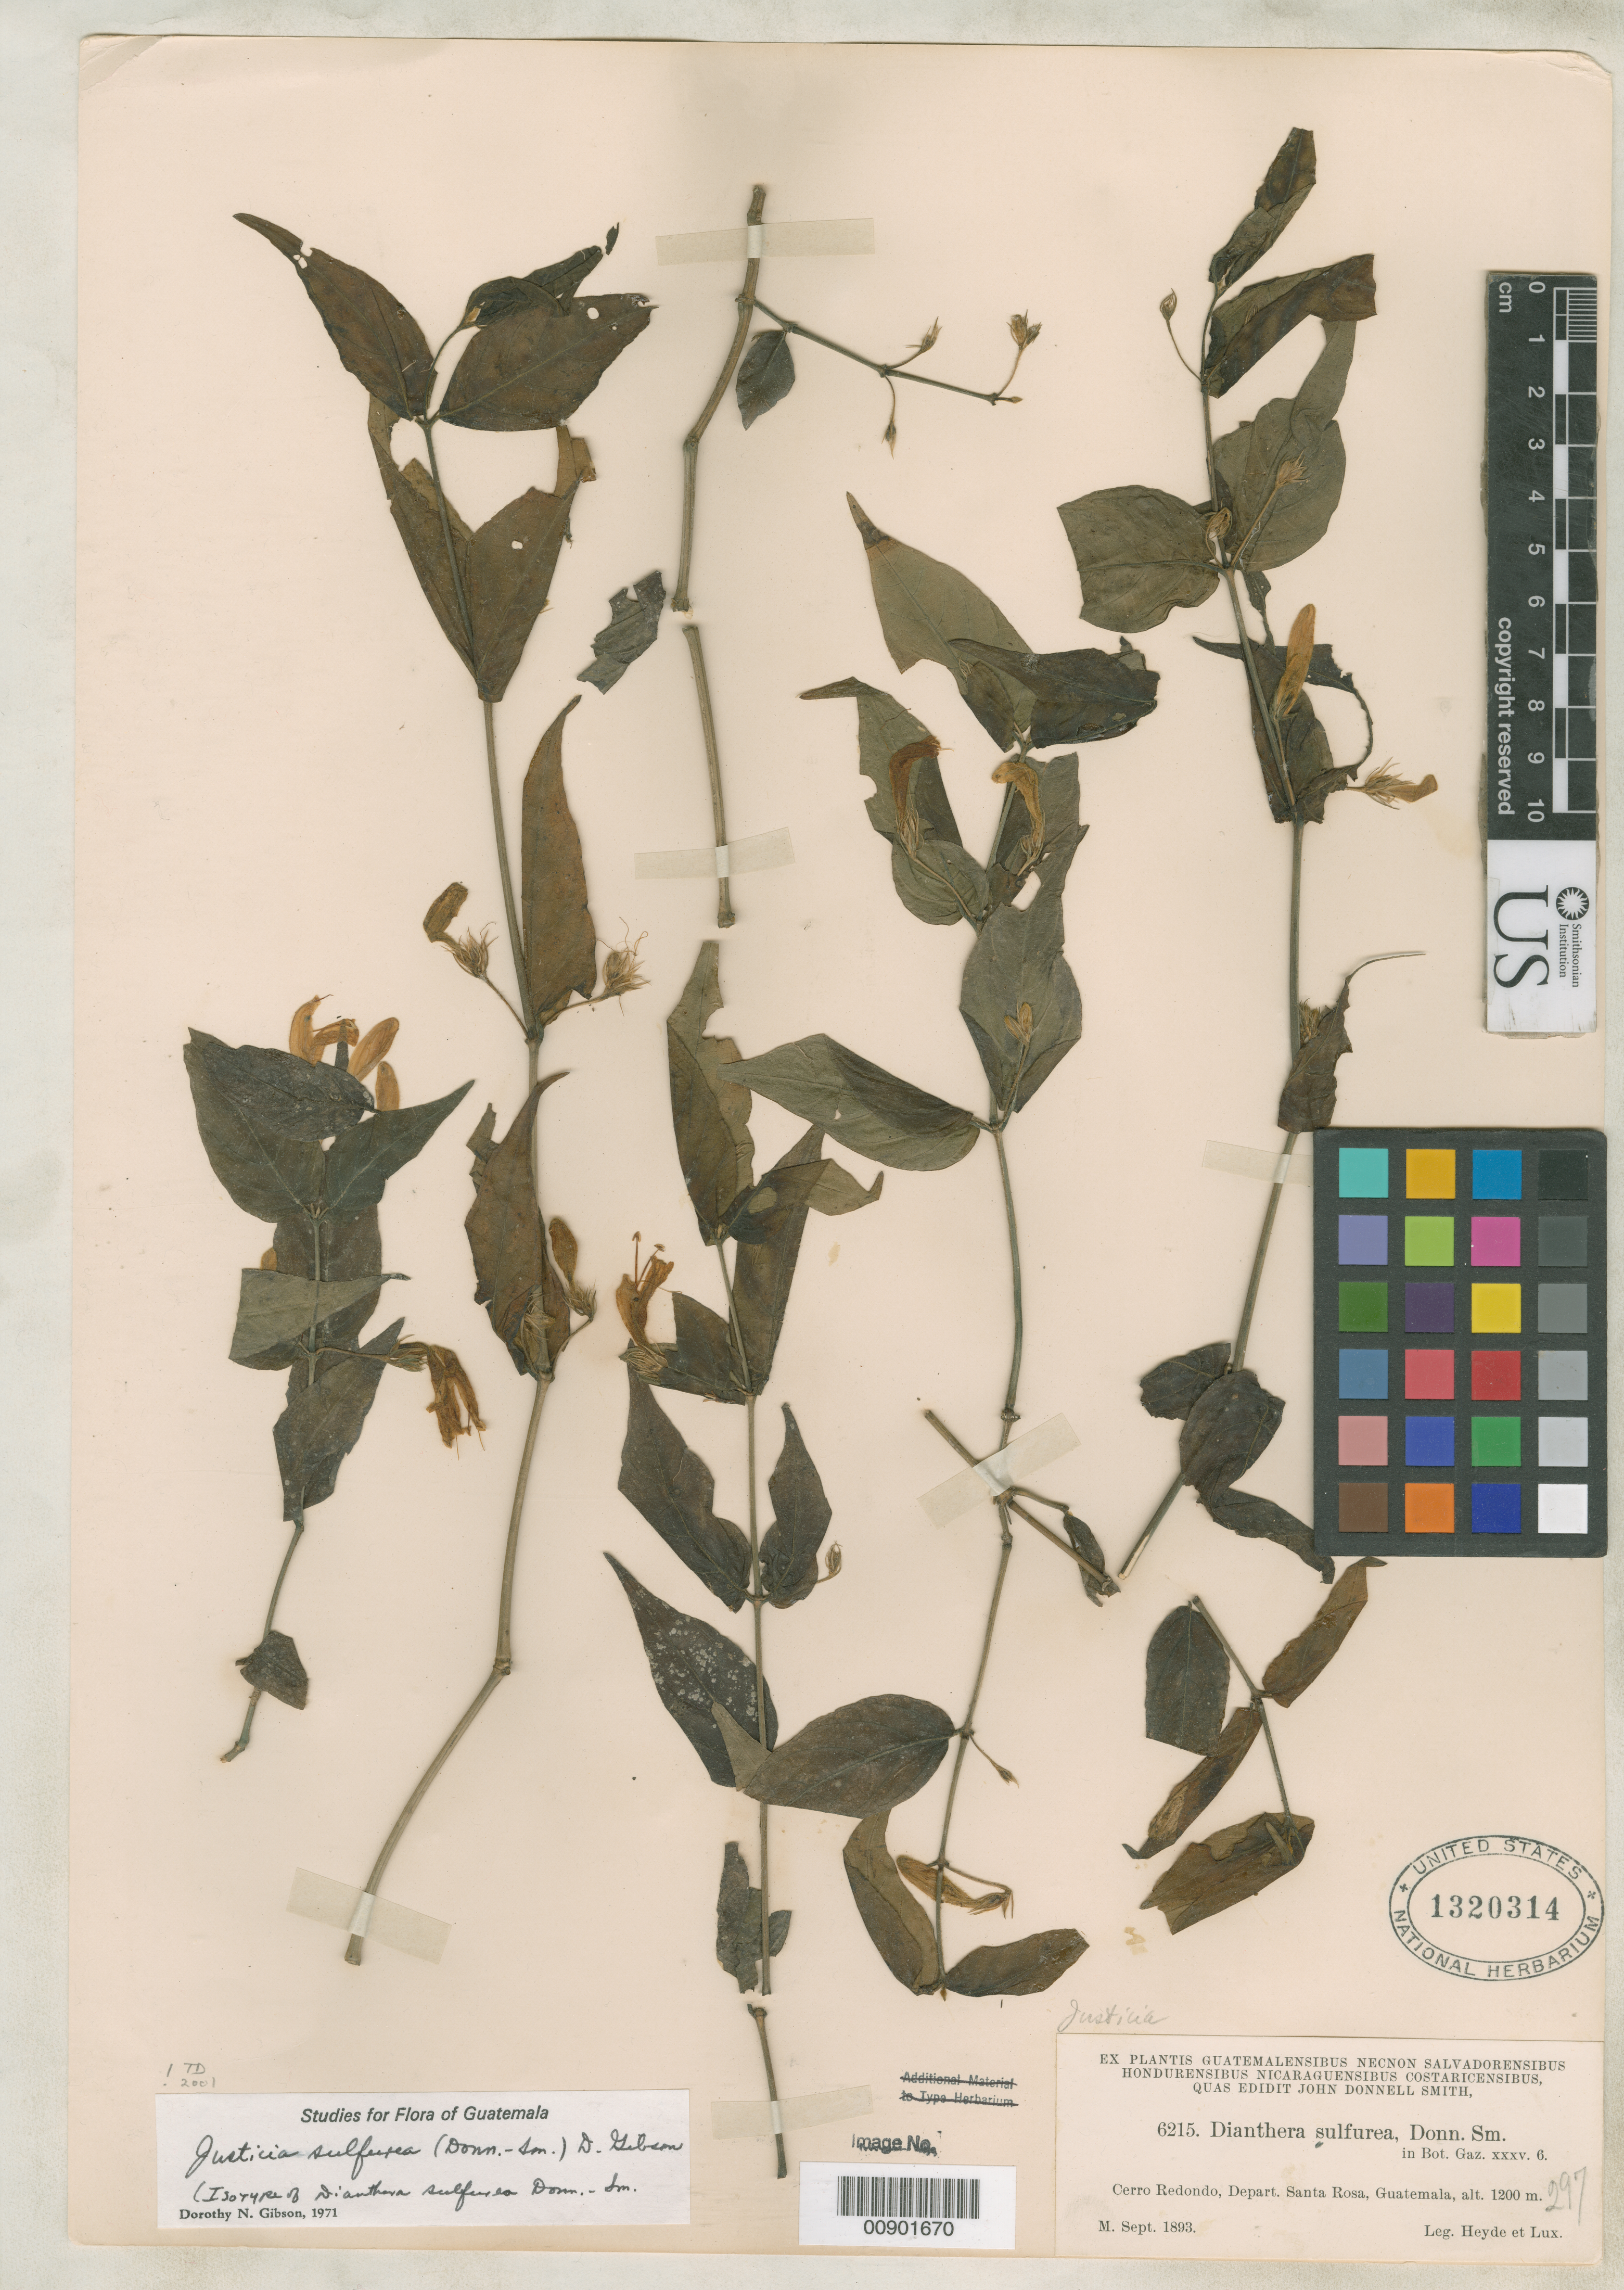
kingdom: Plantae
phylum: Tracheophyta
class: Magnoliopsida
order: Lamiales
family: Acanthaceae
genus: Dianthera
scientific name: Dianthera sulfurea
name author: Donn. Sm.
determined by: Gibson, D. N.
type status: Isolectotype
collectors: E. T. Heyde & E. Lux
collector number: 6215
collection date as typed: Sep 1893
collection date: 1893-09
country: Guatemala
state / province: Santa Rosa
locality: Cerro Redondo, Depart. Santa Rosa, Guatemala.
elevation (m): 1200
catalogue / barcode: US 1320314